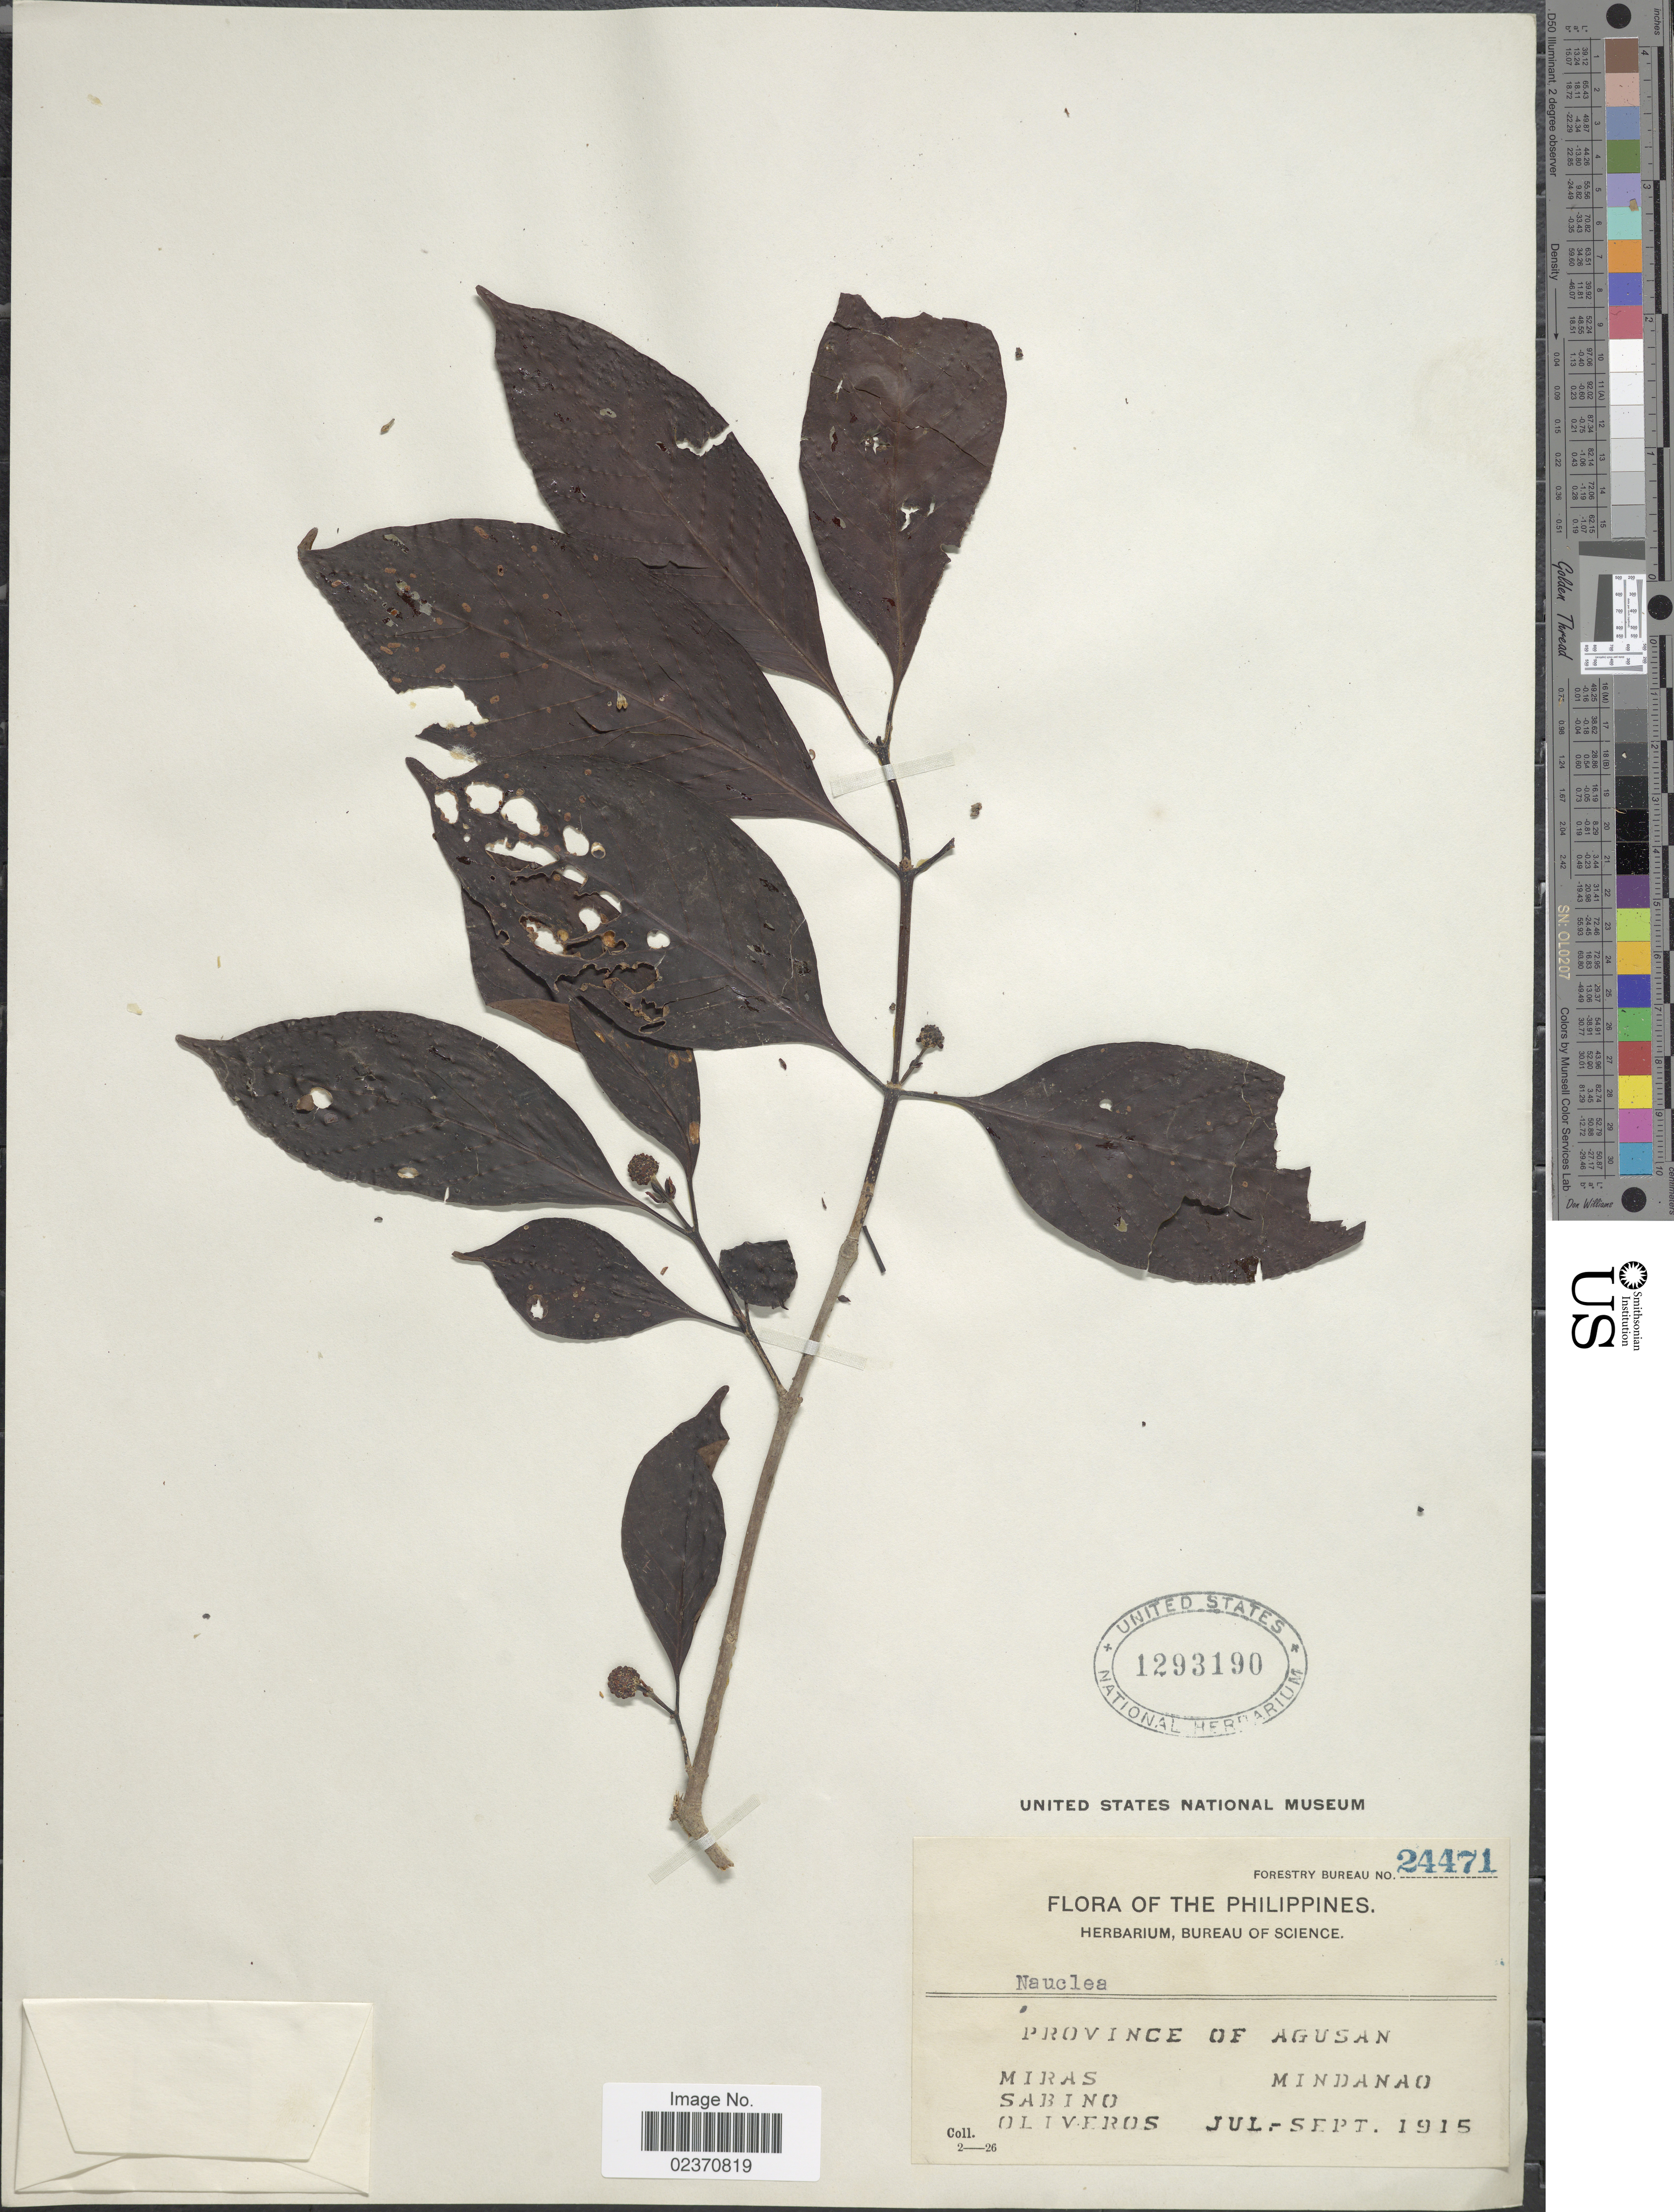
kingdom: Plantae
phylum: Tracheophyta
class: Magnoliopsida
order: Gentianales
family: Rubiaceae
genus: Nauclea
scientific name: Nauclea sp.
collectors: Miras, Sabino & Oliveros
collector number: Forestry Bureau 24471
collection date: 1915-07/1915-09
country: Philippines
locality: Province of Agusan, Mindanao.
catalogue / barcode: US 1293190